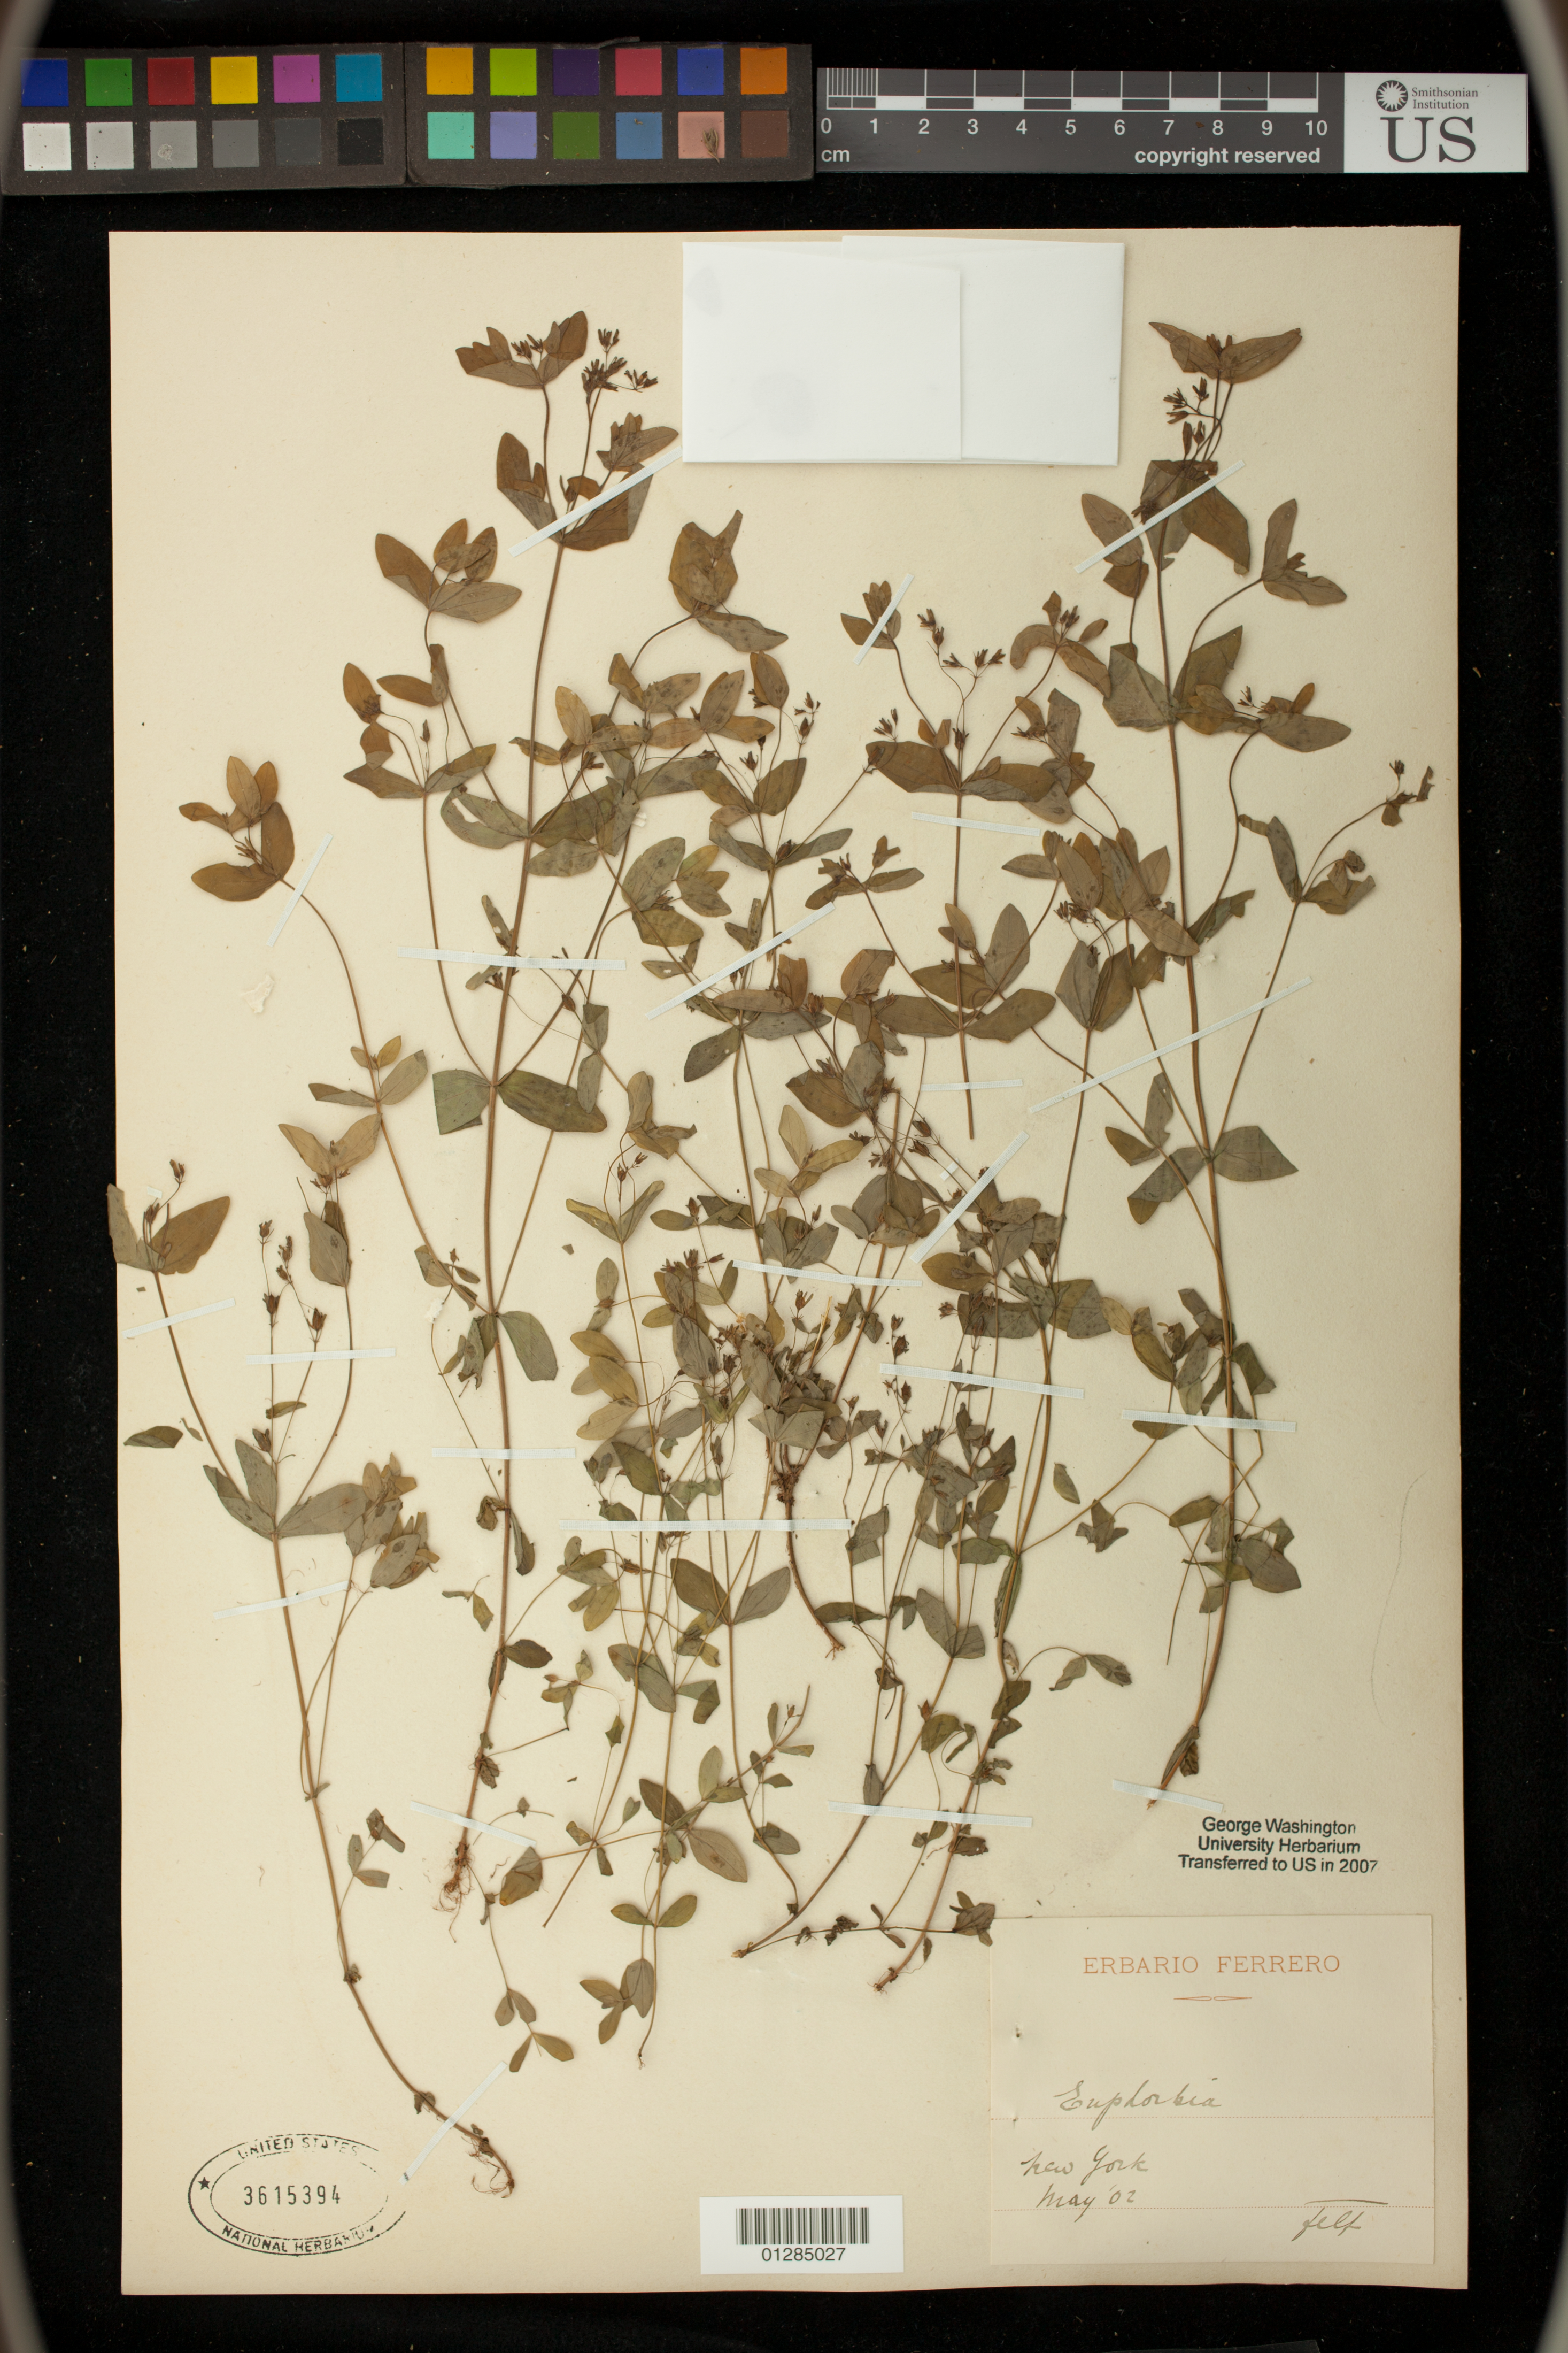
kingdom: Plantae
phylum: Tracheophyta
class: Magnoliopsida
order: Malpighiales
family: Euphorbiaceae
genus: Euphorbia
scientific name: Euphorbia sp.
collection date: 1902-05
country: United States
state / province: New York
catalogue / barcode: US 3615394